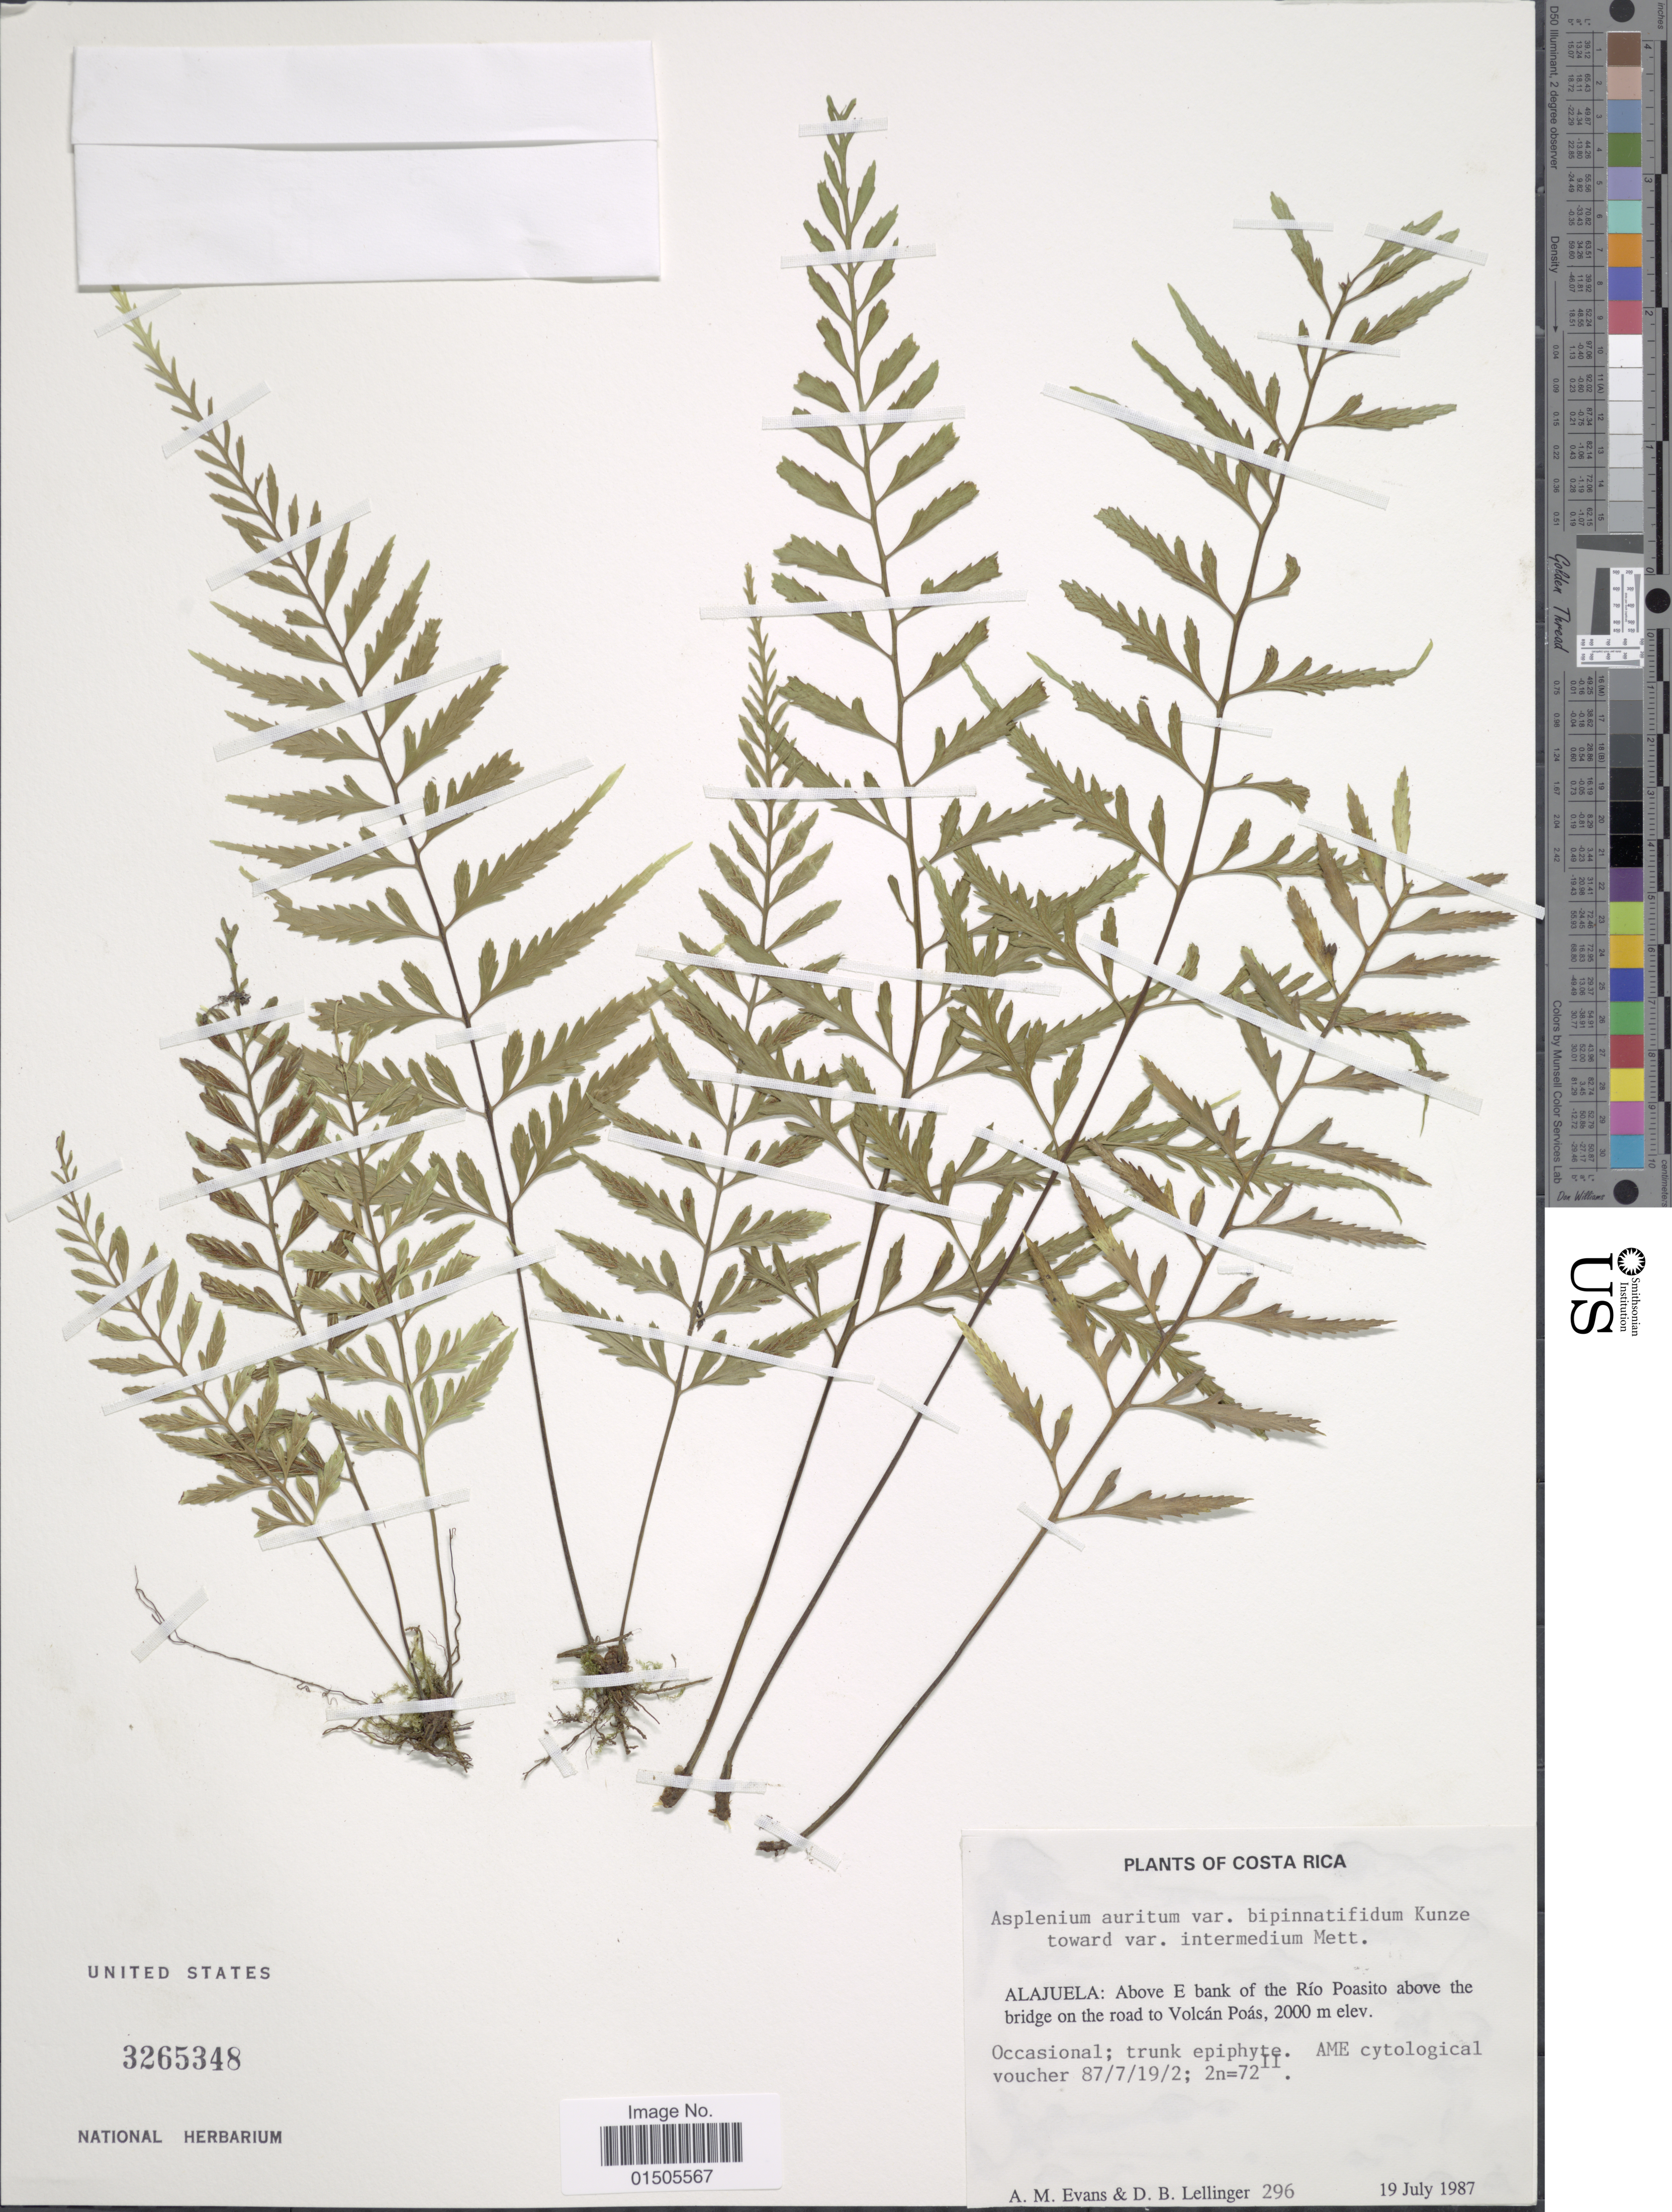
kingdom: Plantae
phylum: Tracheophyta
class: Polypodiopsida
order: Polypodiales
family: Aspleniaceae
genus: Asplenium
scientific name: Asplenium auritum var. bipinnatifidum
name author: Kunze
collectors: A. M. Evans & D. B. Lellinger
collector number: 306*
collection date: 1987-07-19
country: Costa Rica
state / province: Alajuela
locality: Above E bank of the Rio Poasito above the bridge on the road to Volcan Poas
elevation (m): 2000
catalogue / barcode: US 3265348